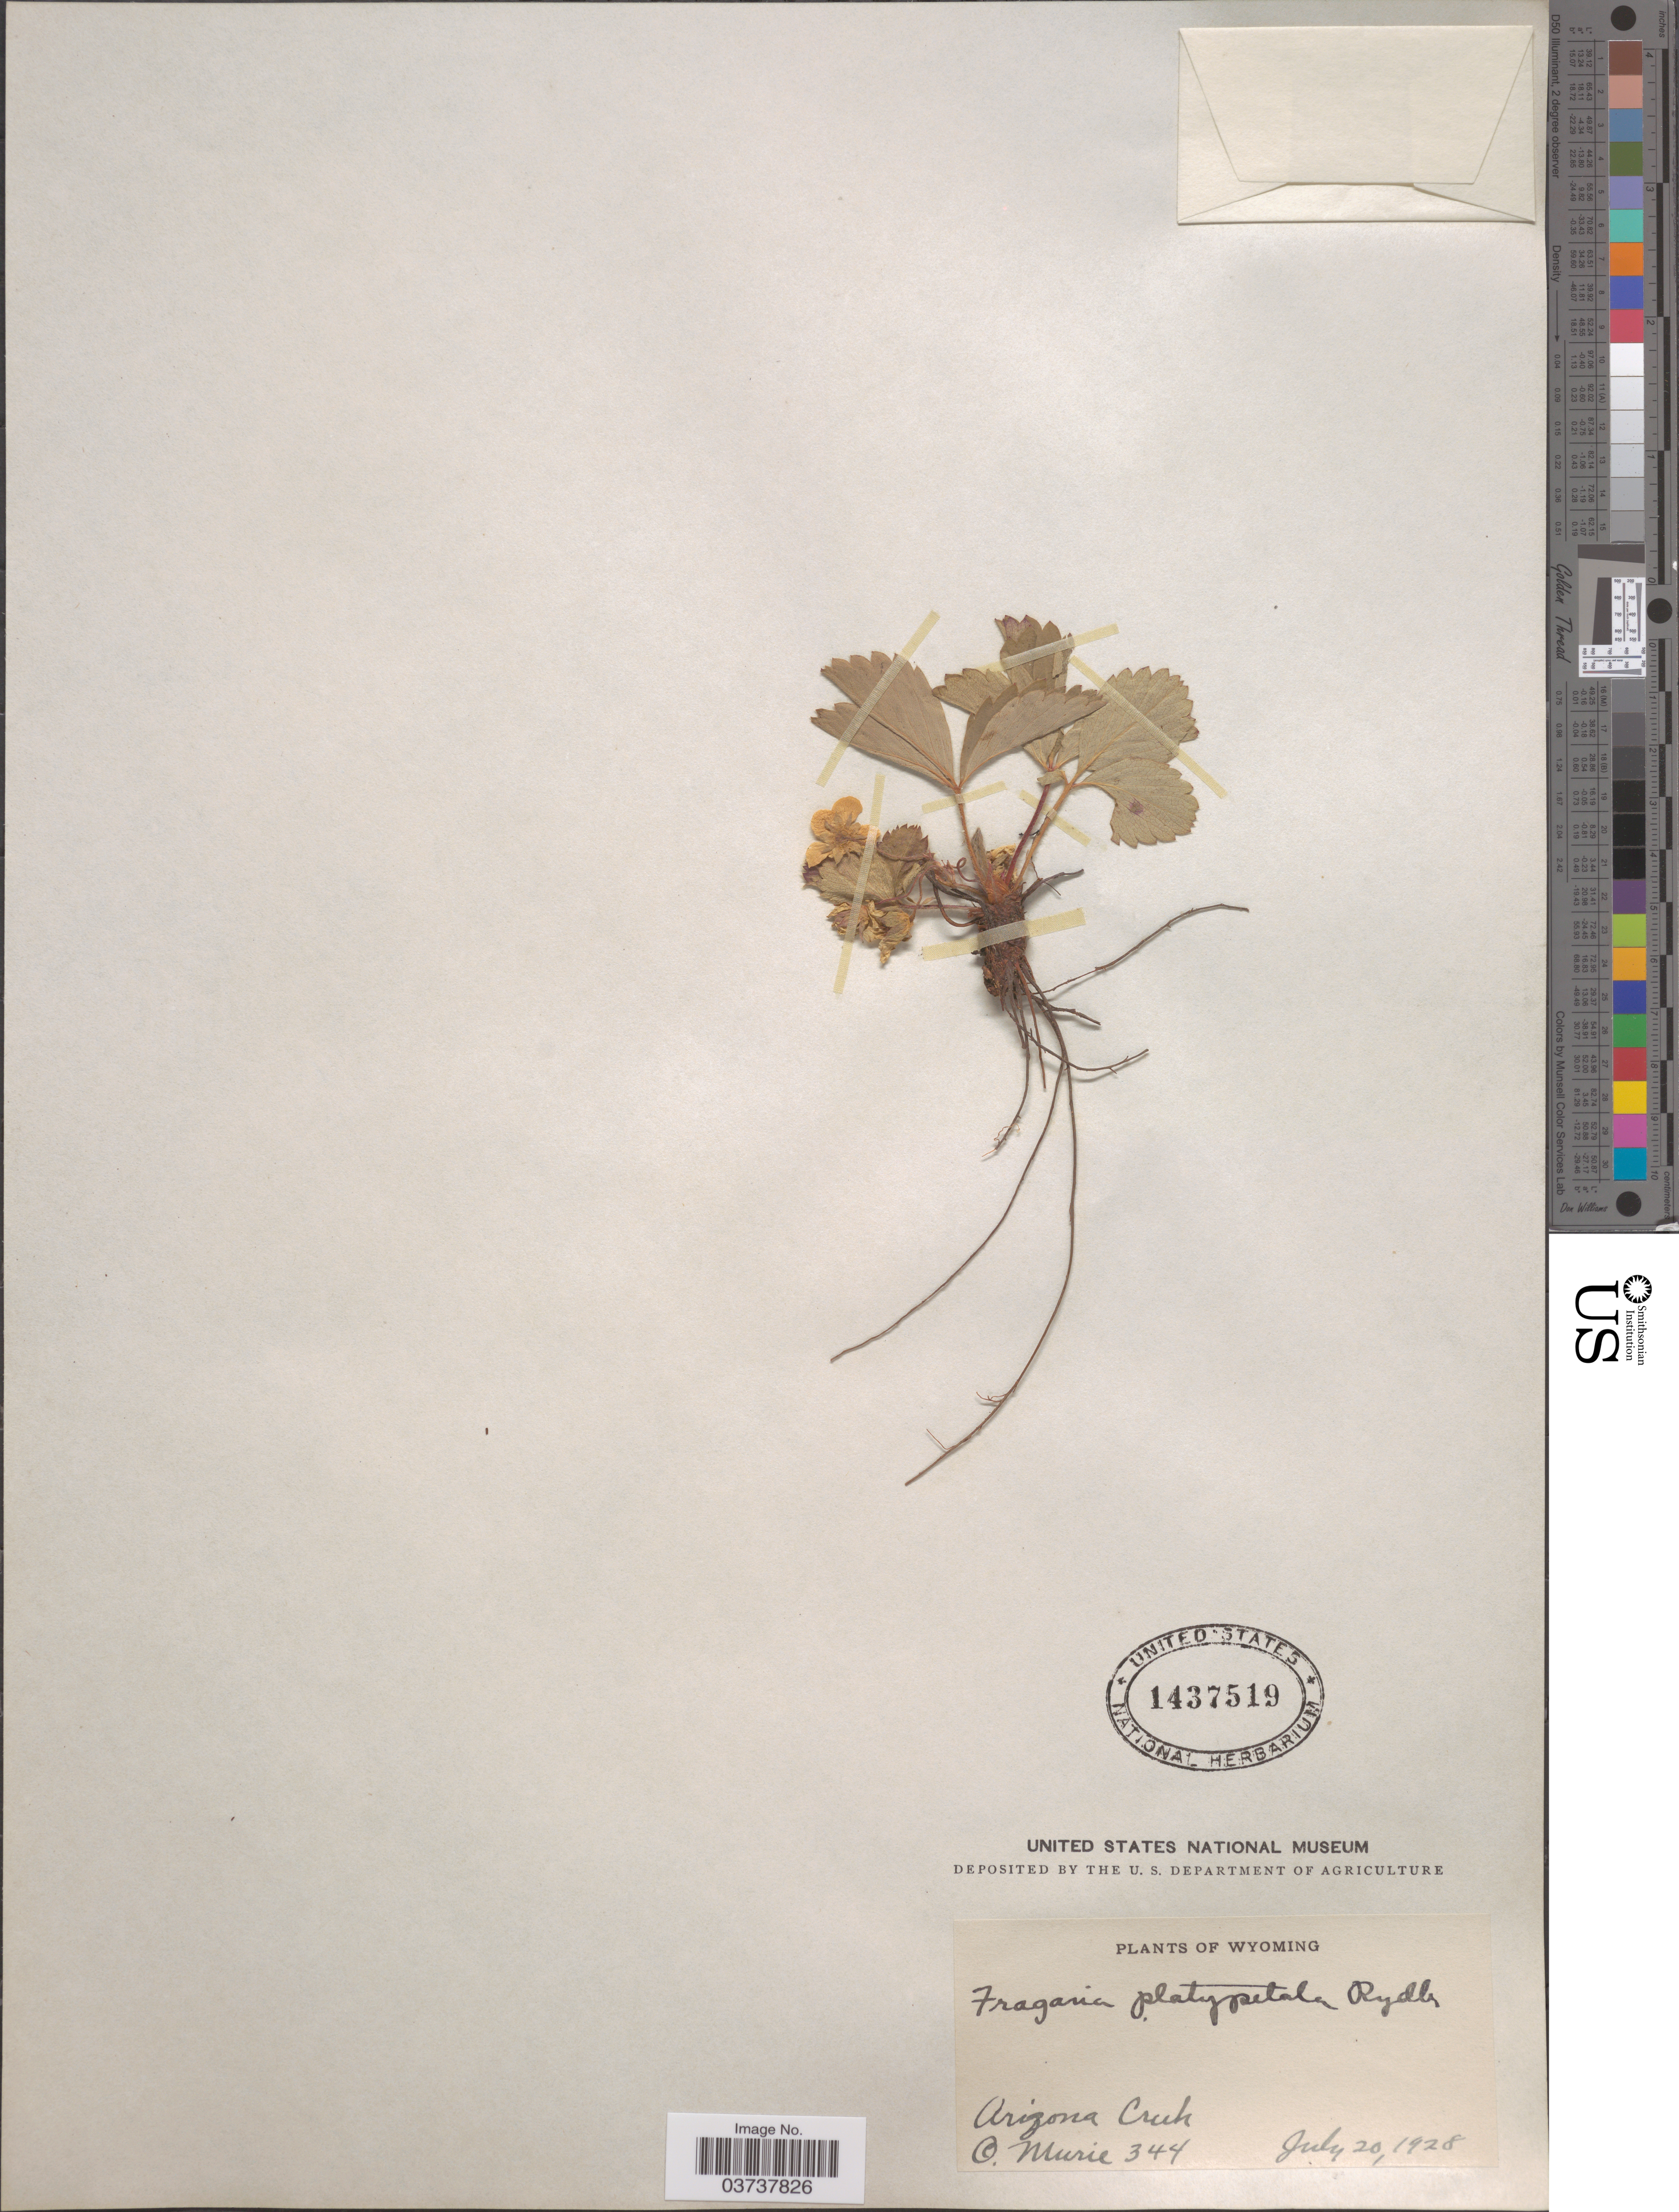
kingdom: Plantae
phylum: Tracheophyta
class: Magnoliopsida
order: Rosales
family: Rosaceae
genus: Fragaria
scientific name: Fragaria virginiana subsp. platypetala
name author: (Rydb.) Staudt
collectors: O. Murie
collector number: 344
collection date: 1928-07-20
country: United States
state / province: Wyoming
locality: Arizona Creek.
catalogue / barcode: US 1437519